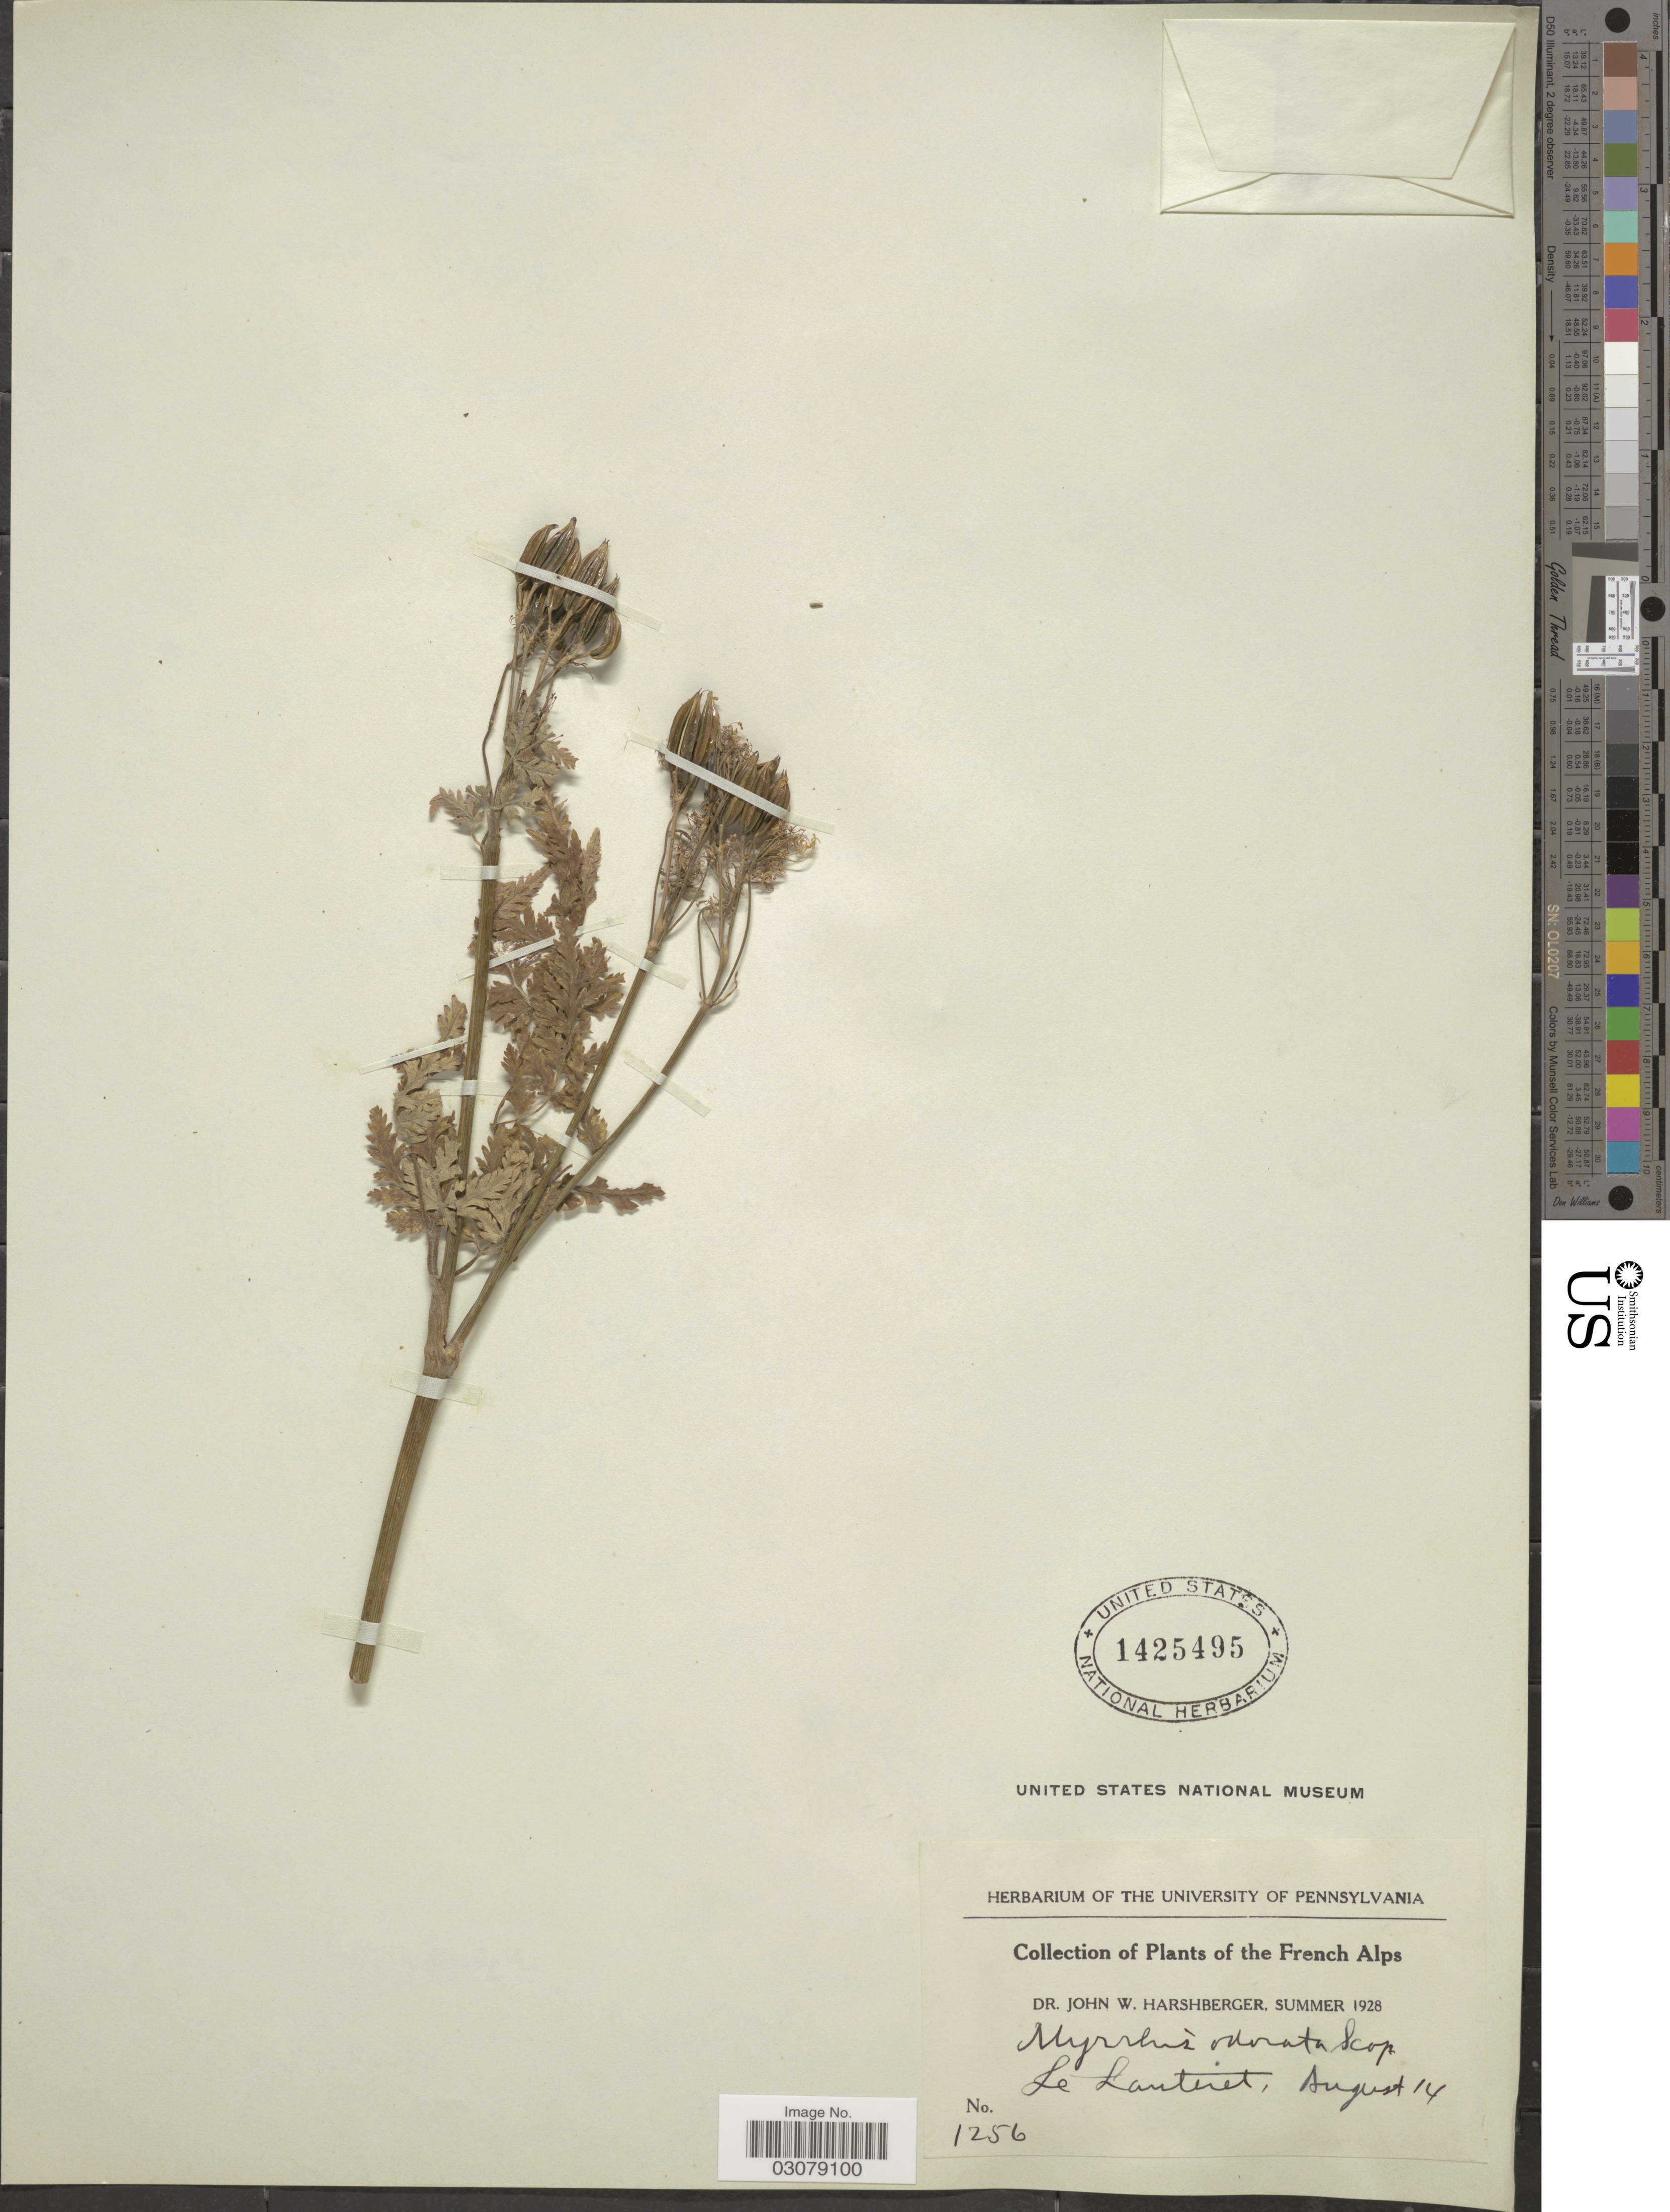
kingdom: Plantae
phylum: Tracheophyta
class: Magnoliopsida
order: Apiales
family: Apiaceae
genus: Myrrhis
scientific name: Myrrhis odorata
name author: (L.) Scop.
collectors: J. W. Harshberger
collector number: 1256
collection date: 1928-08-14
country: France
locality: The French Alps. Le Lauteret.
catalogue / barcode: US 1425495